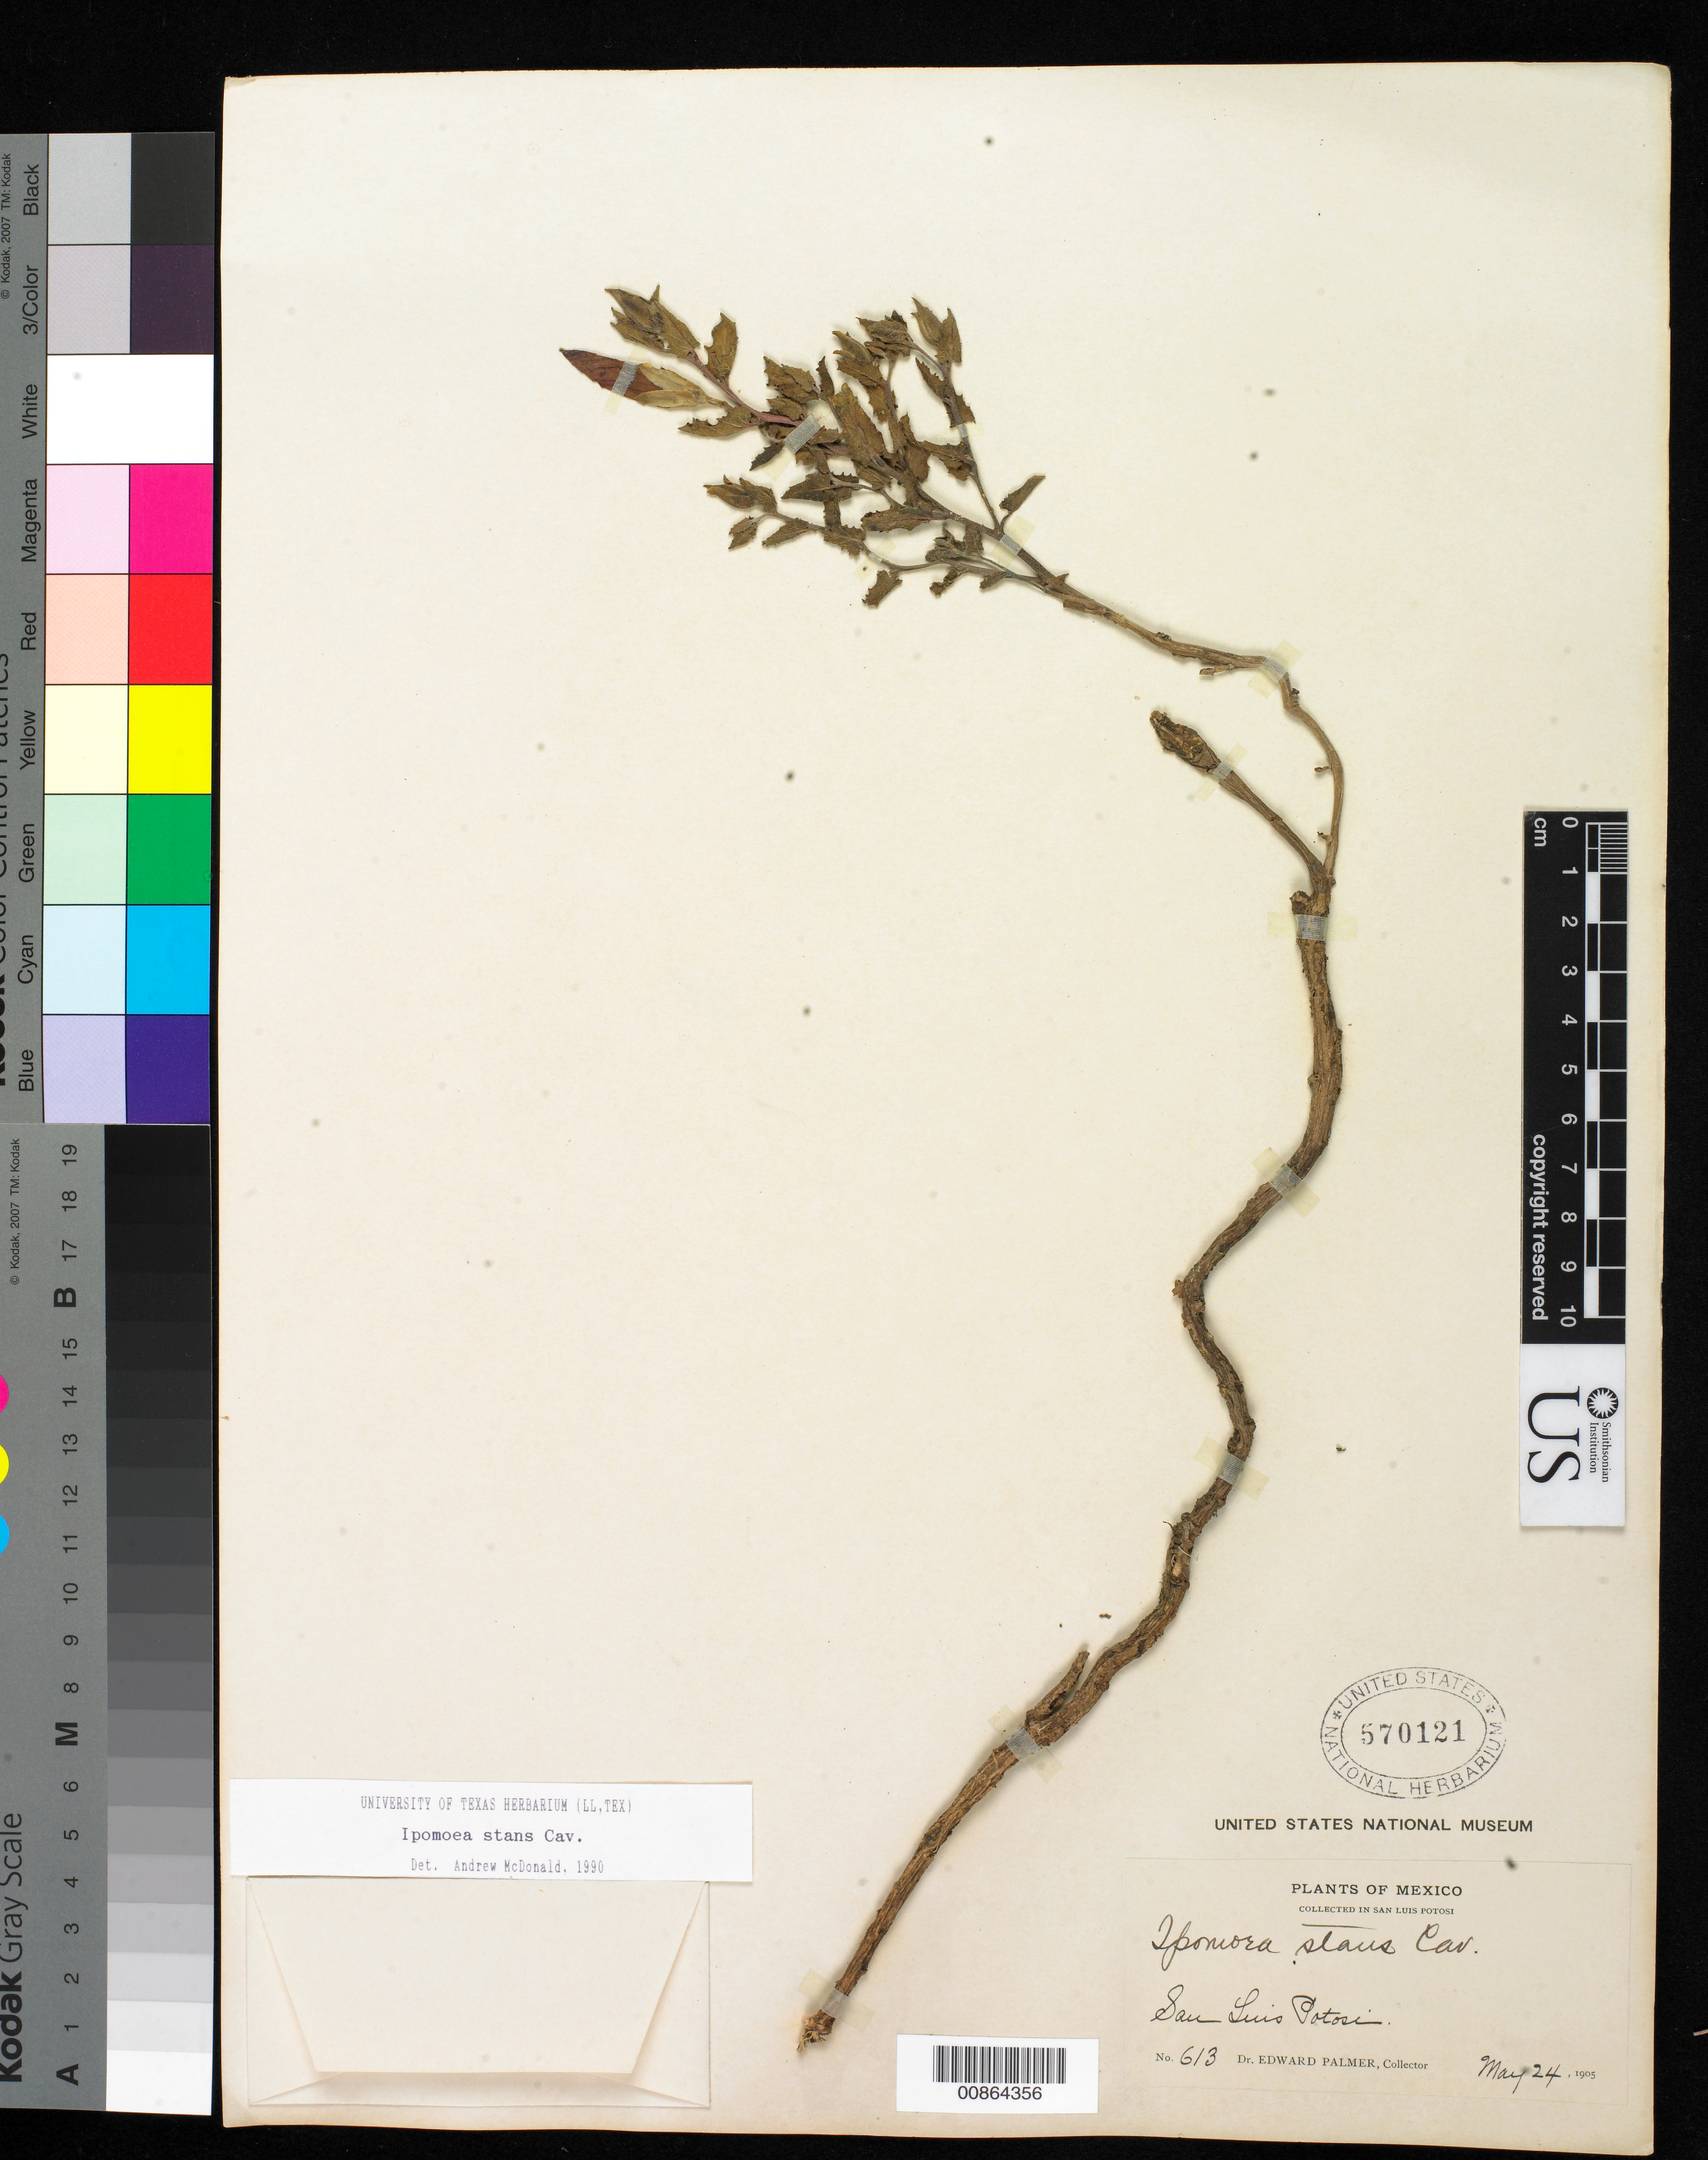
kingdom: Plantae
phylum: Tracheophyta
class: Magnoliopsida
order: Solanales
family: Convolvulaceae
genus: Ipomoea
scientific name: Ipomoea stans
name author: Cav.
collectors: E. Palmer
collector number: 613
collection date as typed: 24 May 1905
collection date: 1905-05-24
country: Mexico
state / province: San Luis Potosí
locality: San Luis Potosí.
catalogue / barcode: US 570121